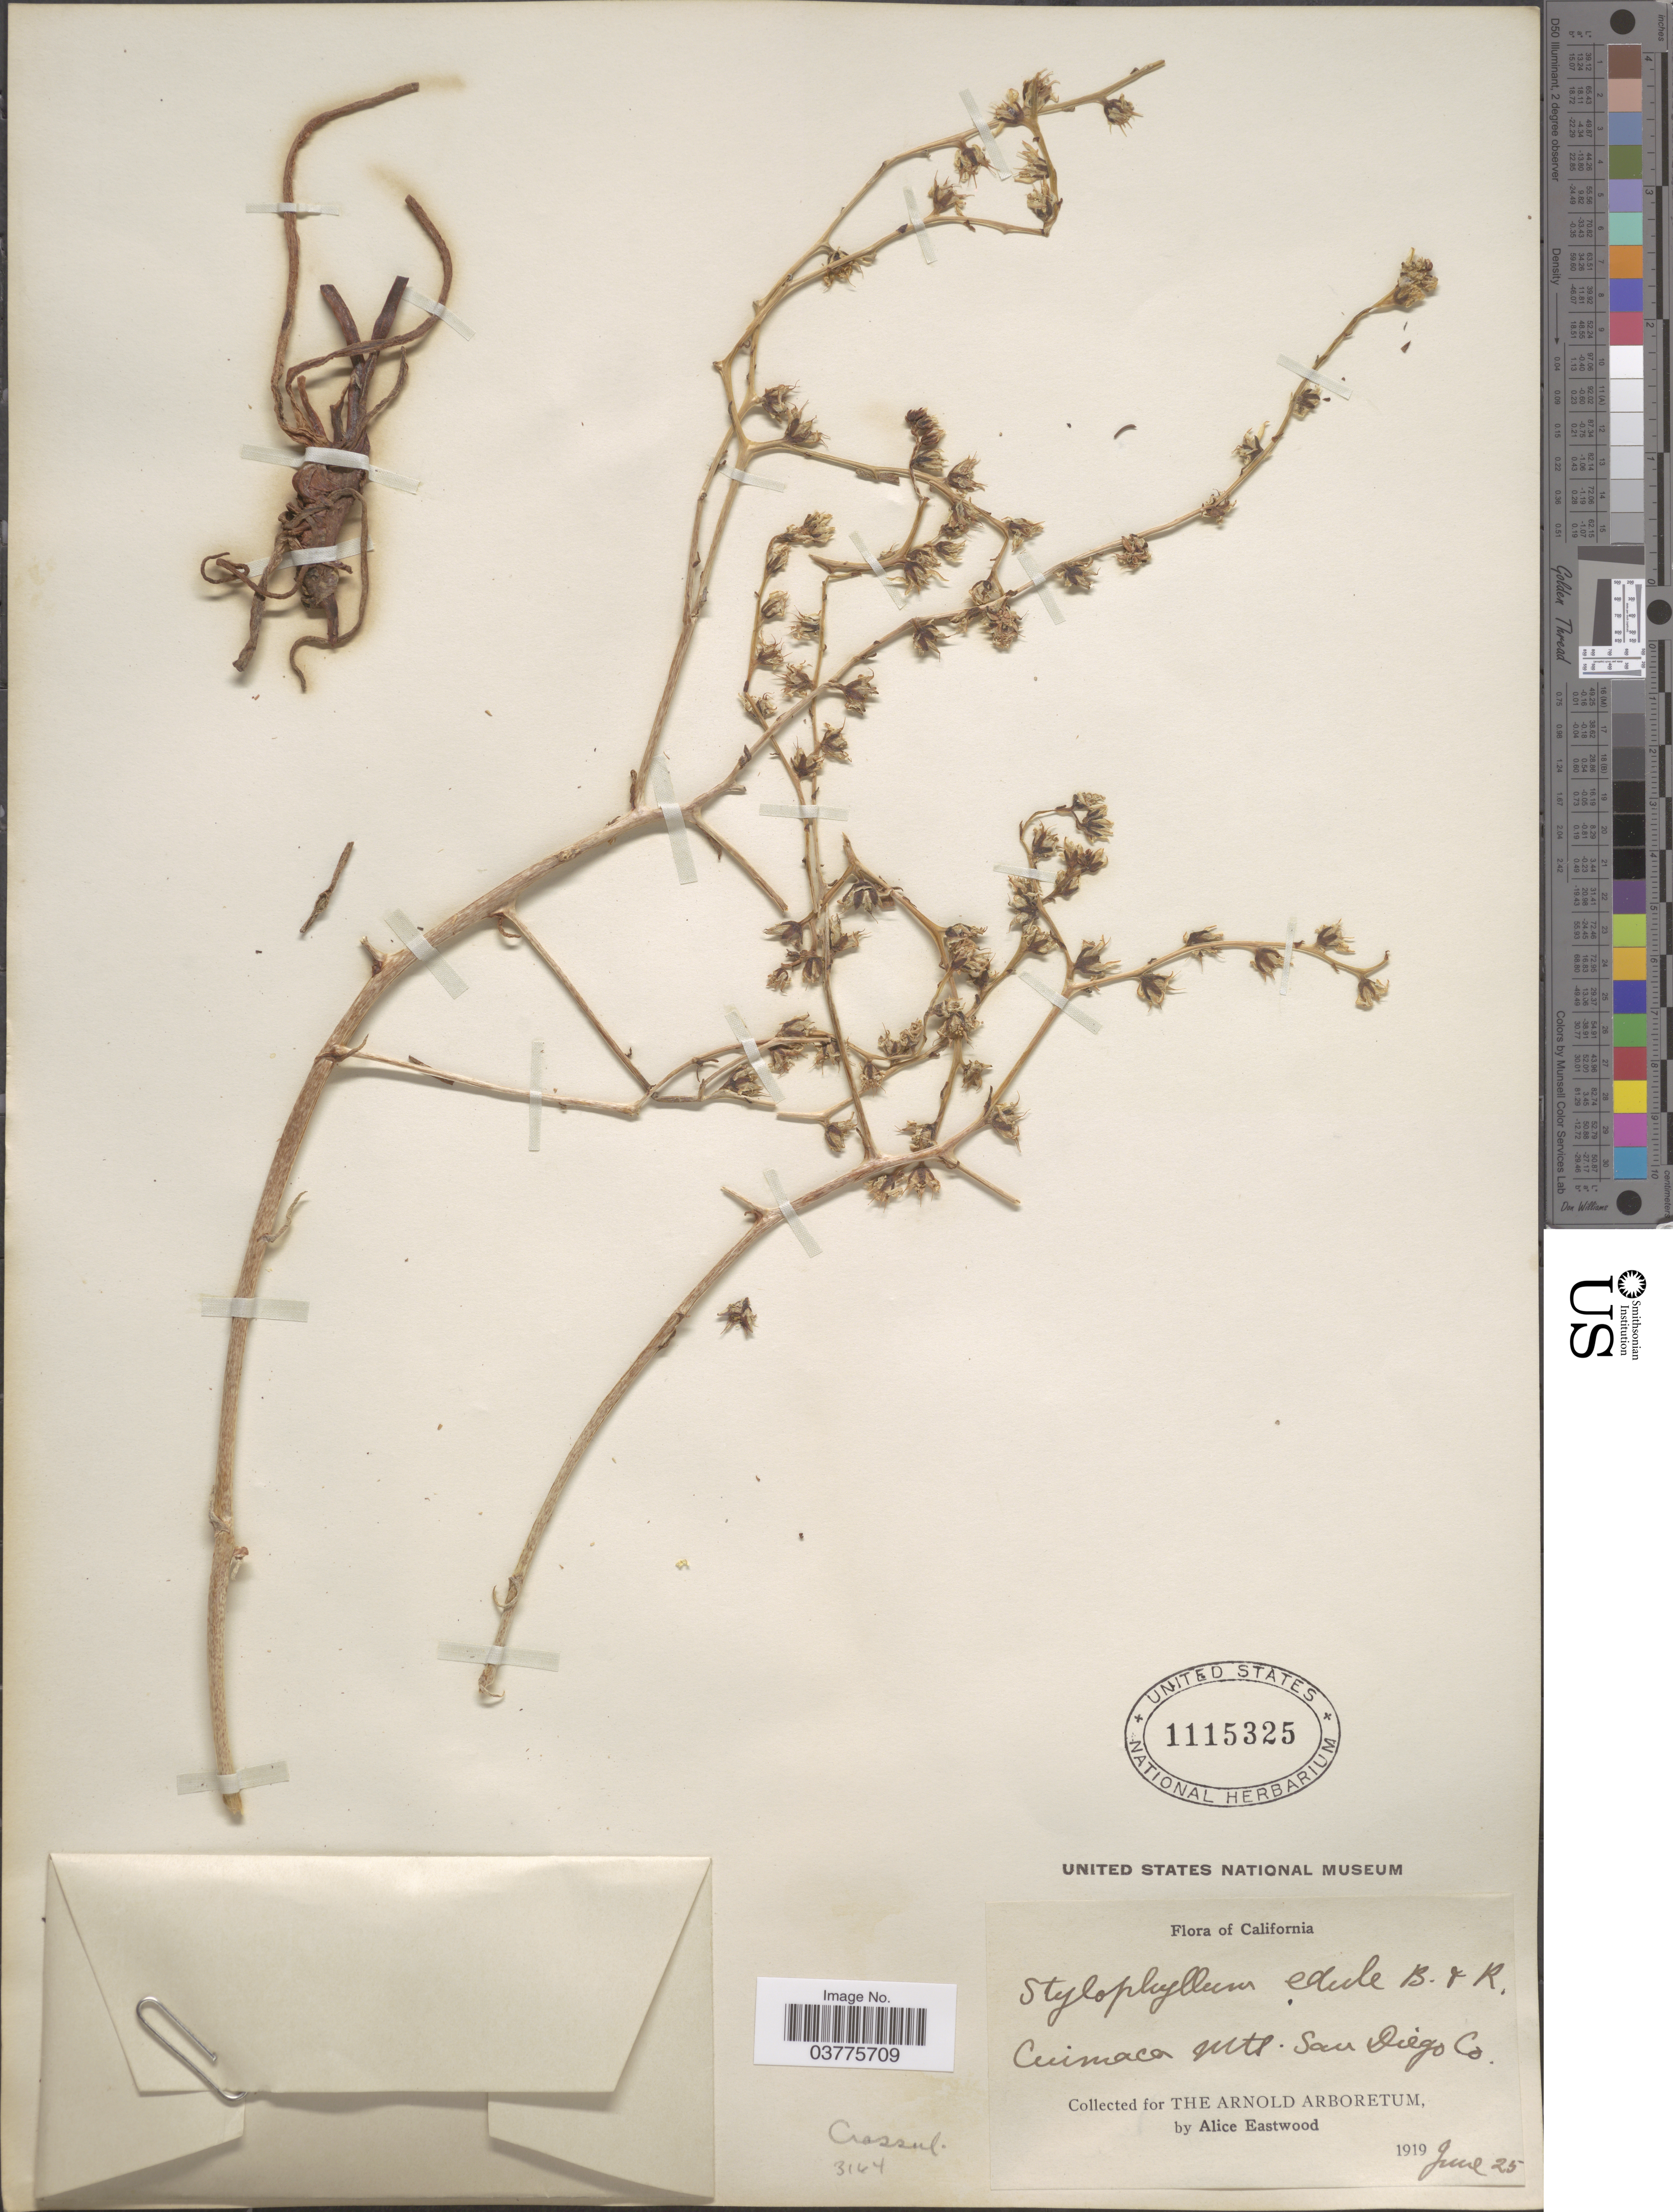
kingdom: Plantae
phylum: Tracheophyta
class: Magnoliopsida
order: Saxifragales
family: Crassulaceae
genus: Dudleya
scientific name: Dudleya edulis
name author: (Nutt.) Moran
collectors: A. Eastwood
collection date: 1919-06-25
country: United States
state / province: California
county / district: San Diego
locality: Cuimaca Mts. San Diego Co.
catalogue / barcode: US 1115325